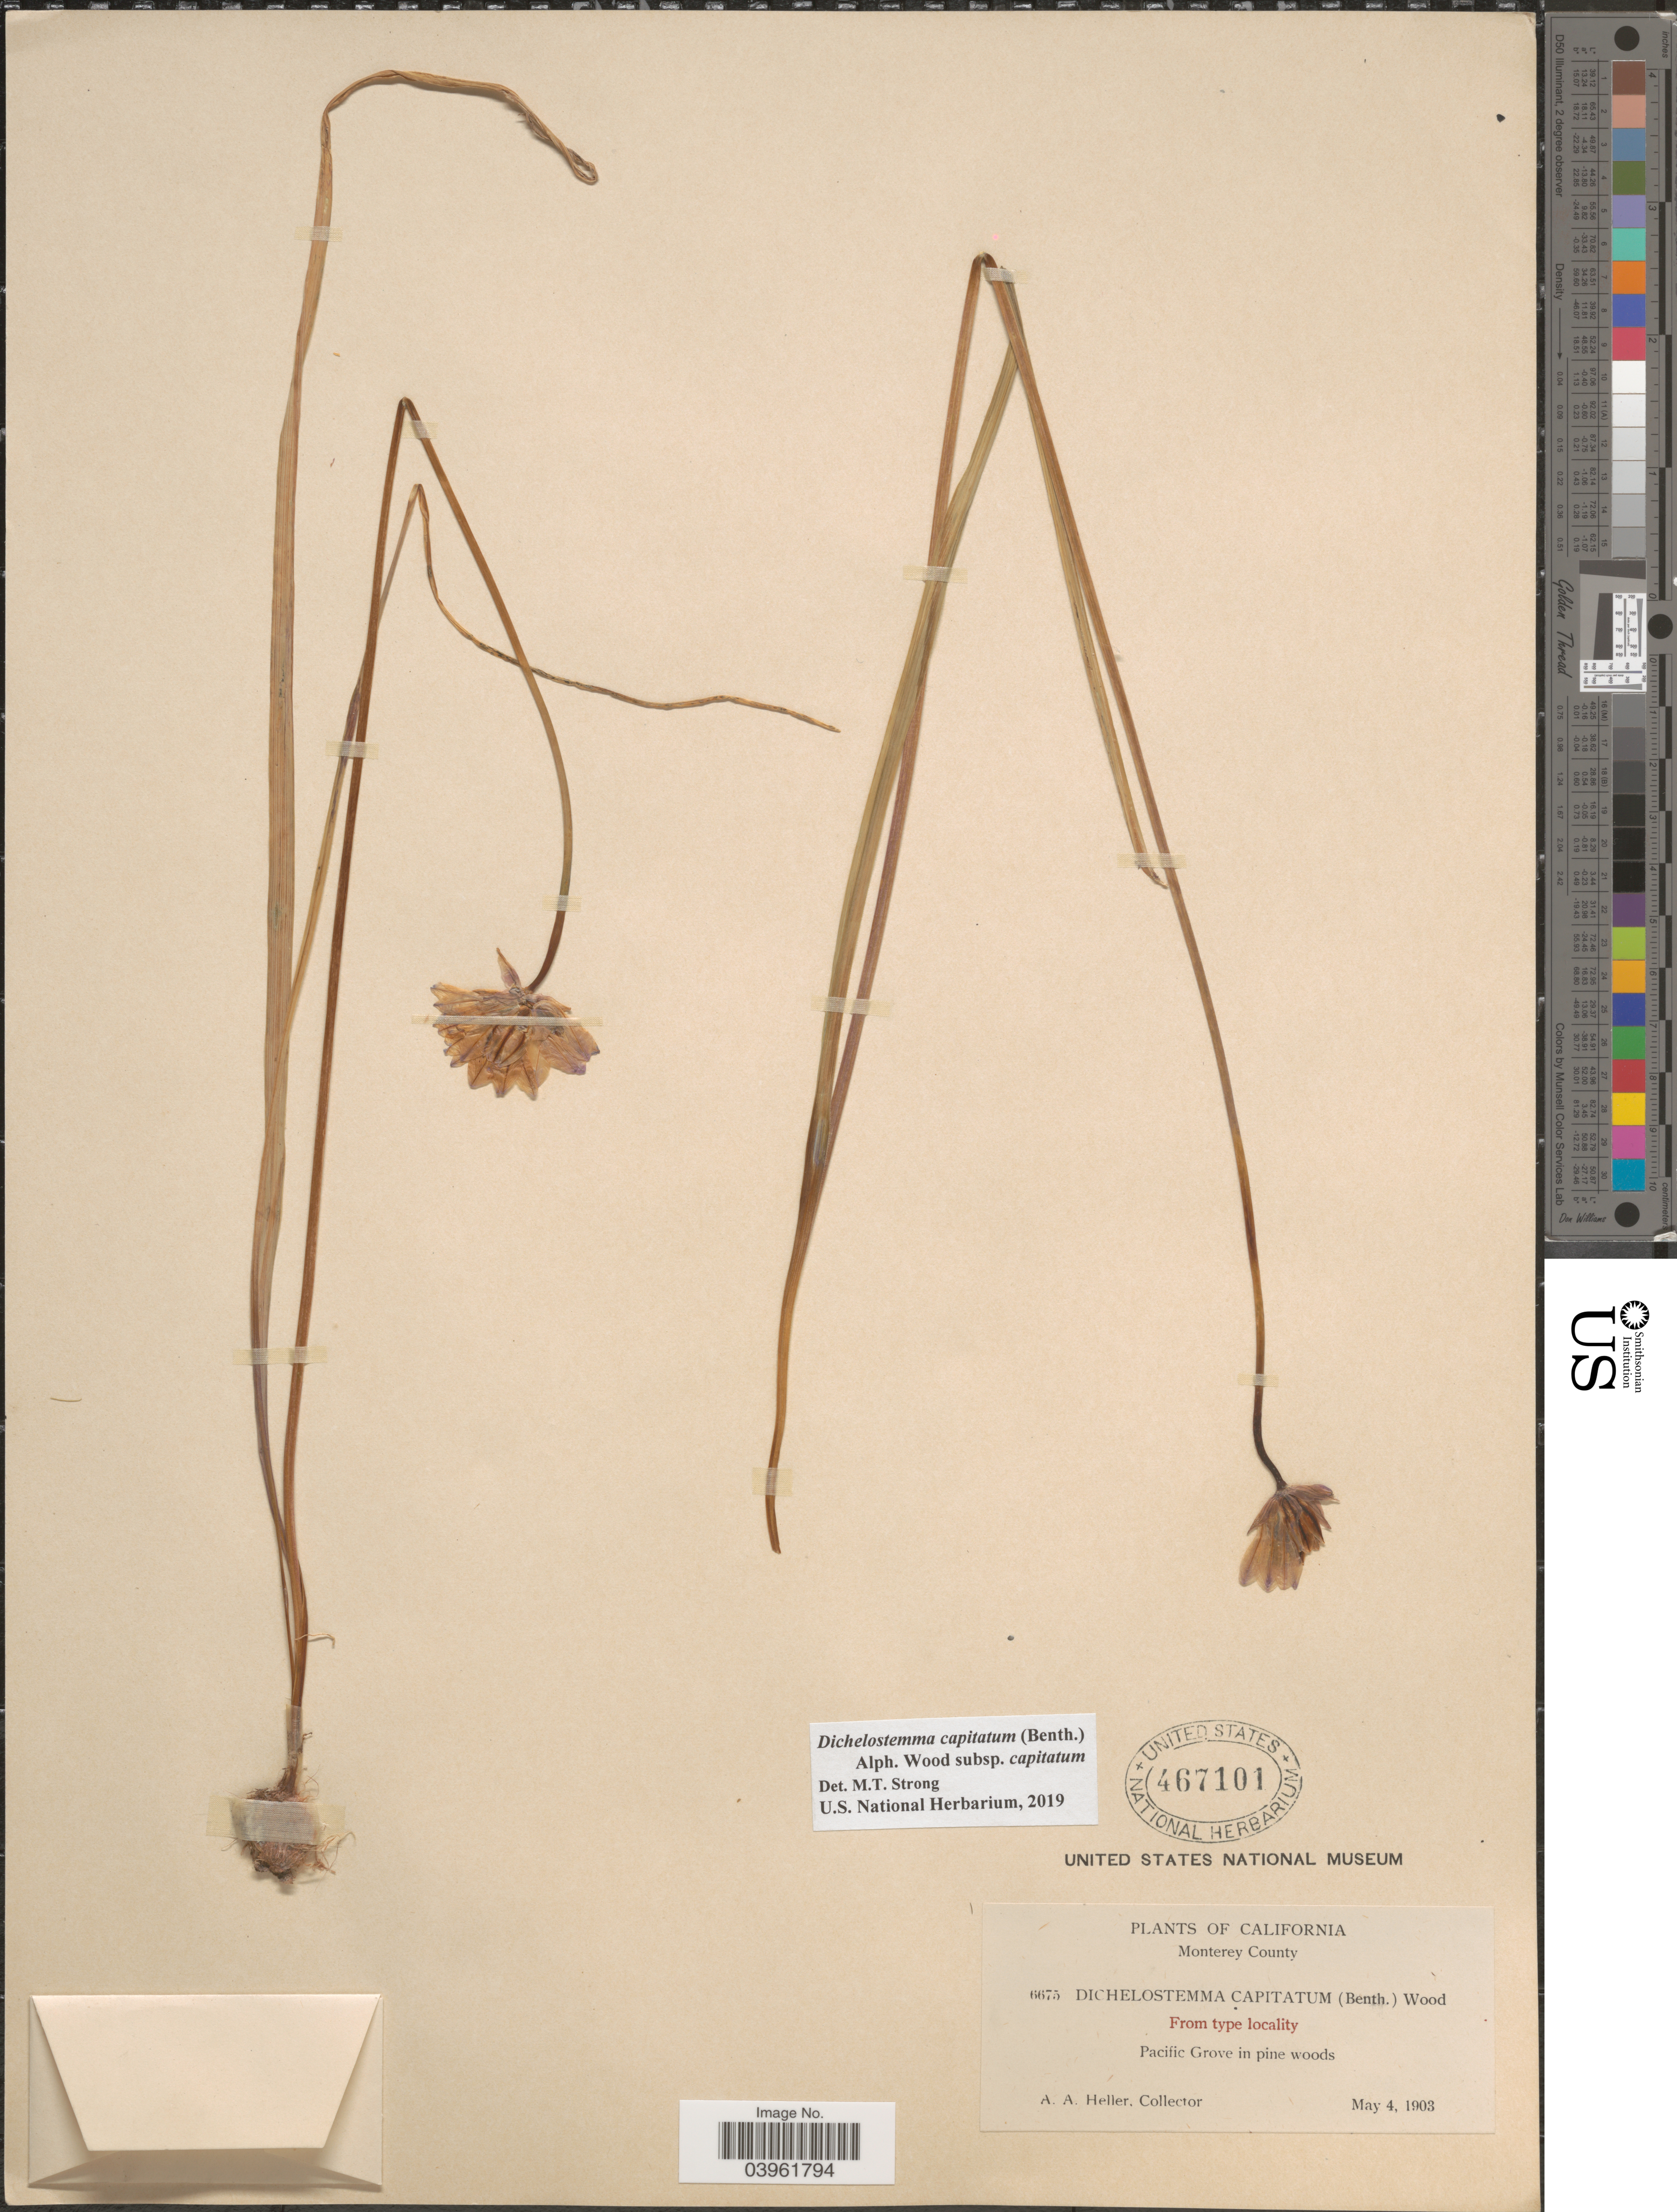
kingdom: Plantae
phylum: Tracheophyta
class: Liliopsida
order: Asparagales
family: Asparagaceae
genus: Dichelostemma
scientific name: Dichelostemma capitatum subsp. capitatum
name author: (Benth.) Alph. Wood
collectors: A. A. Heller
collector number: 6675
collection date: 1903-05-04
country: United States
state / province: California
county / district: Monterey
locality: Monterey County. Pacific Grove in pine woods.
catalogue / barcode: US 467101